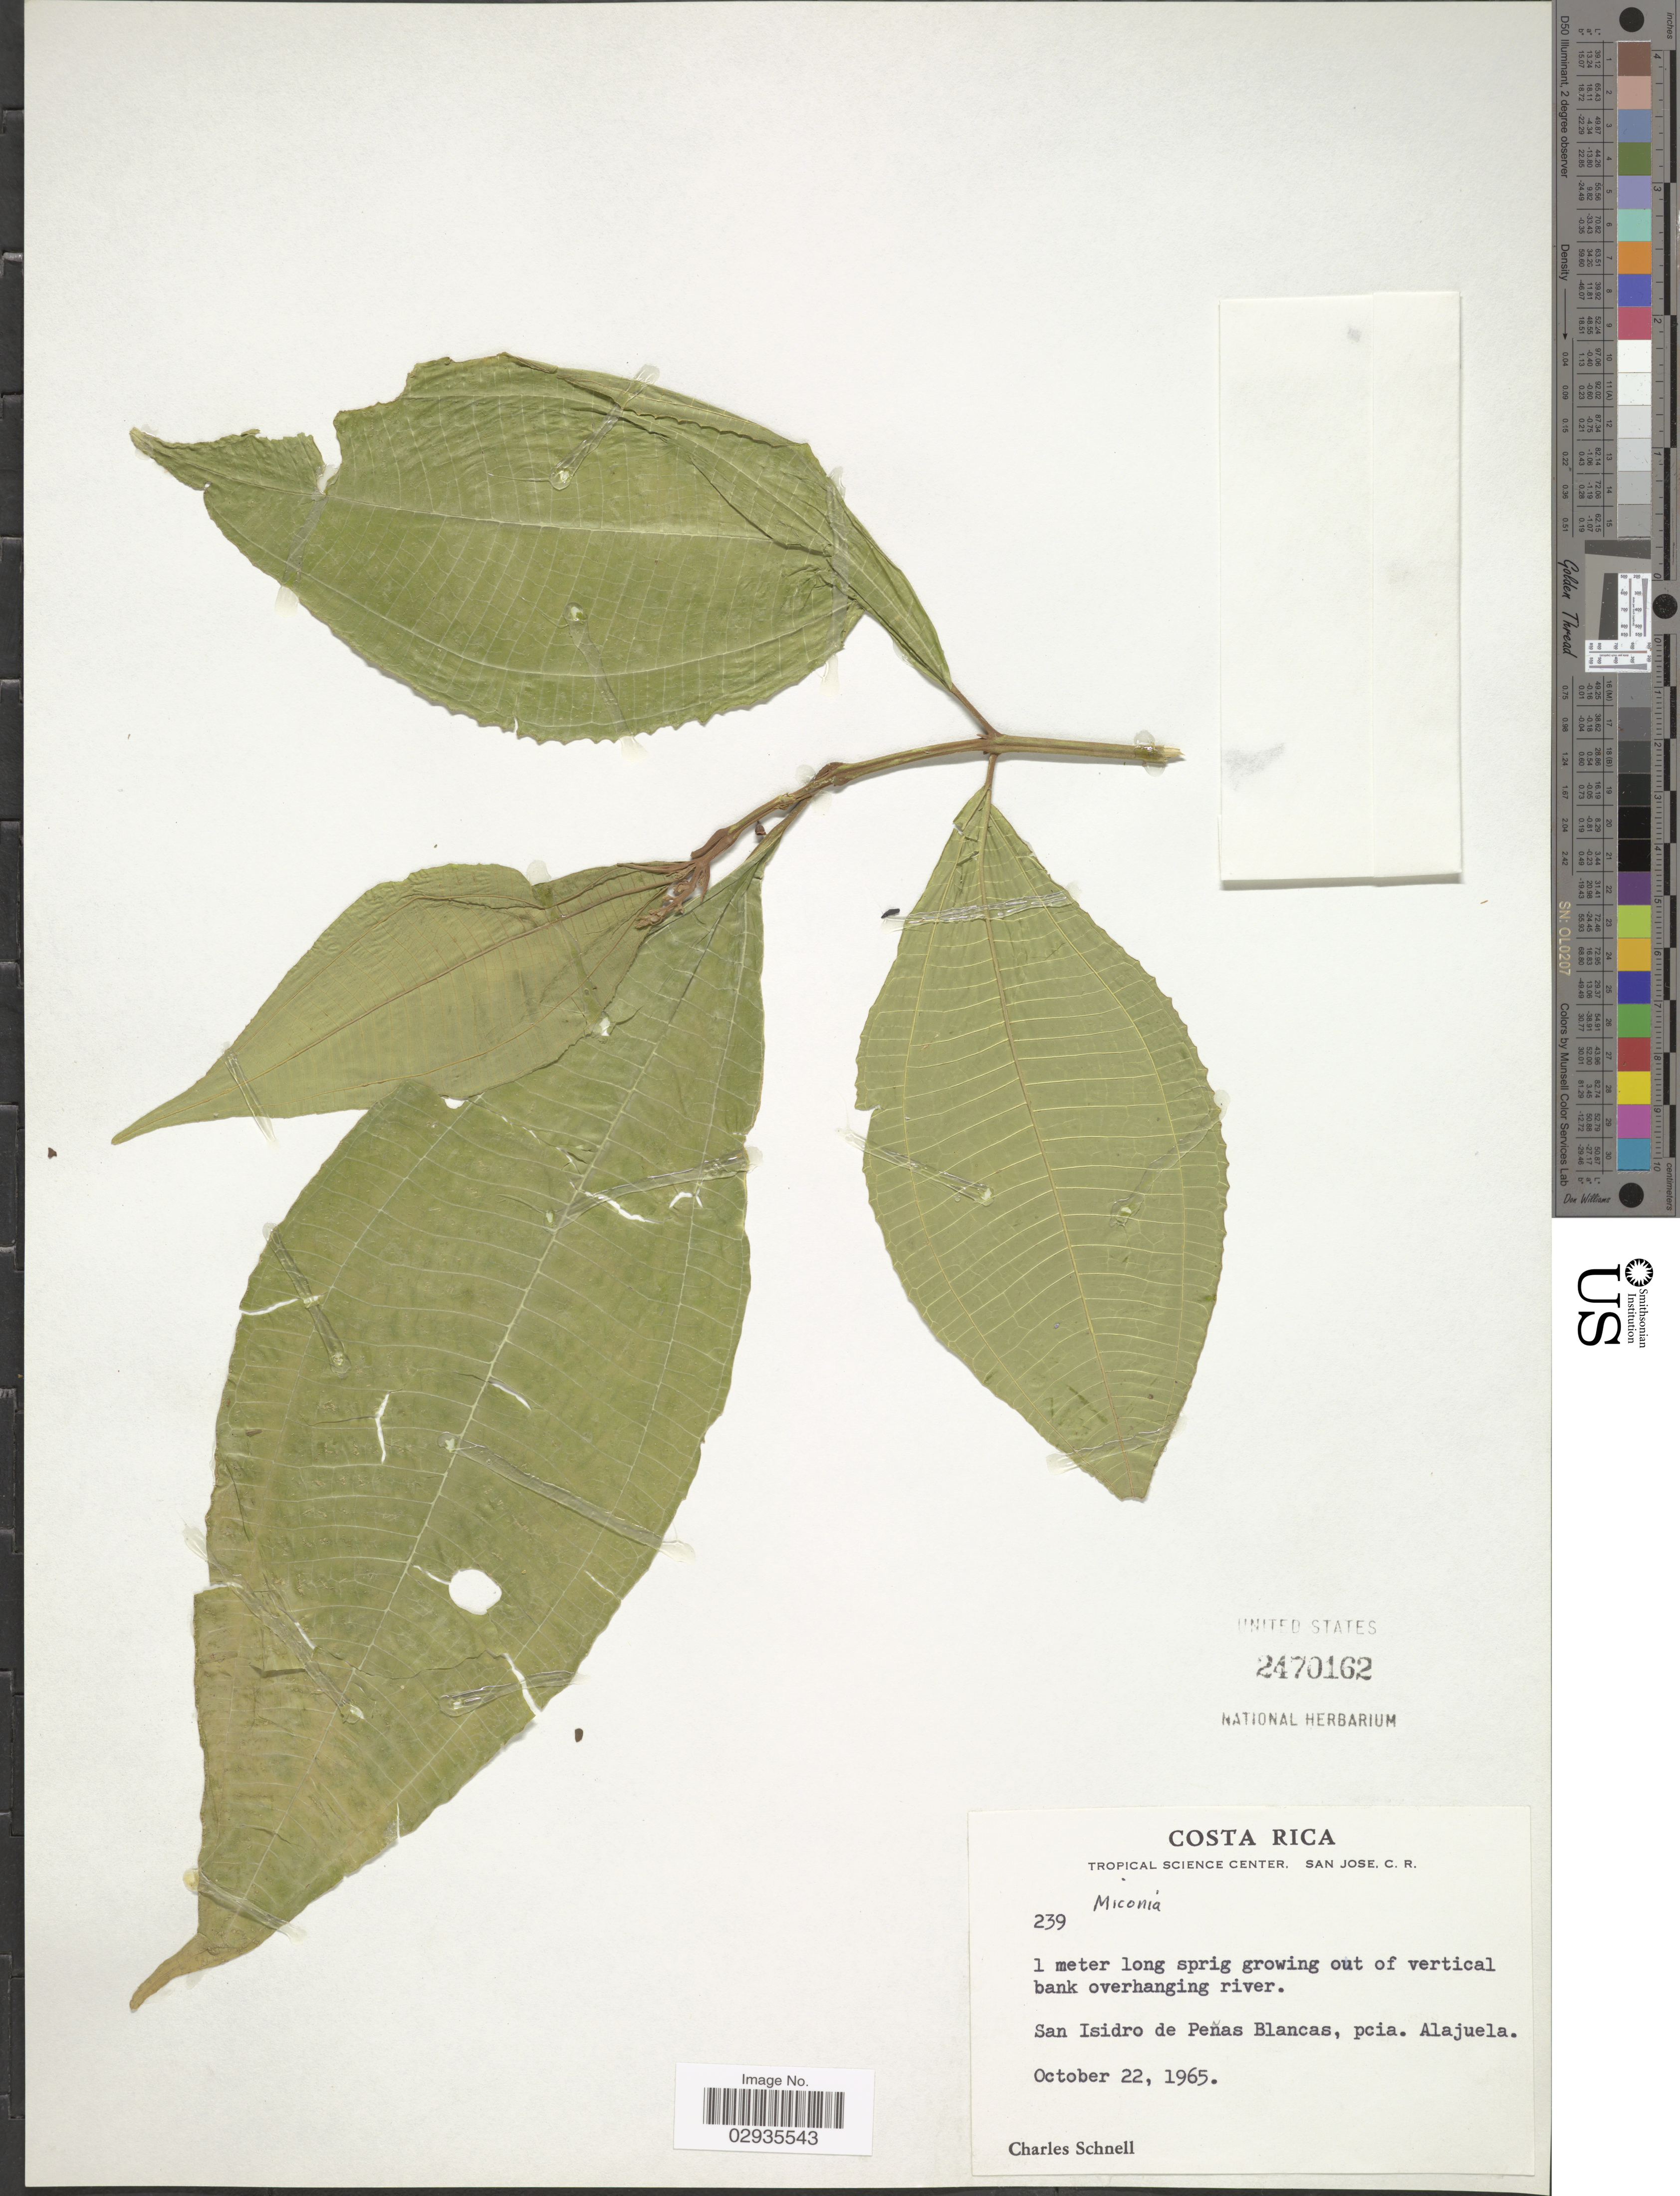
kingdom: Plantae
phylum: Tracheophyta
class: Magnoliopsida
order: Myrtales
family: Melastomataceae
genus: Miconia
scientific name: Miconia sp.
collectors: C. Schnell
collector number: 239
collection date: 1965-10-22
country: Costa Rica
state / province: Alajuela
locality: San Isidro de Peñas Blancas, pcia. Alajuela.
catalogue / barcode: US 2470162